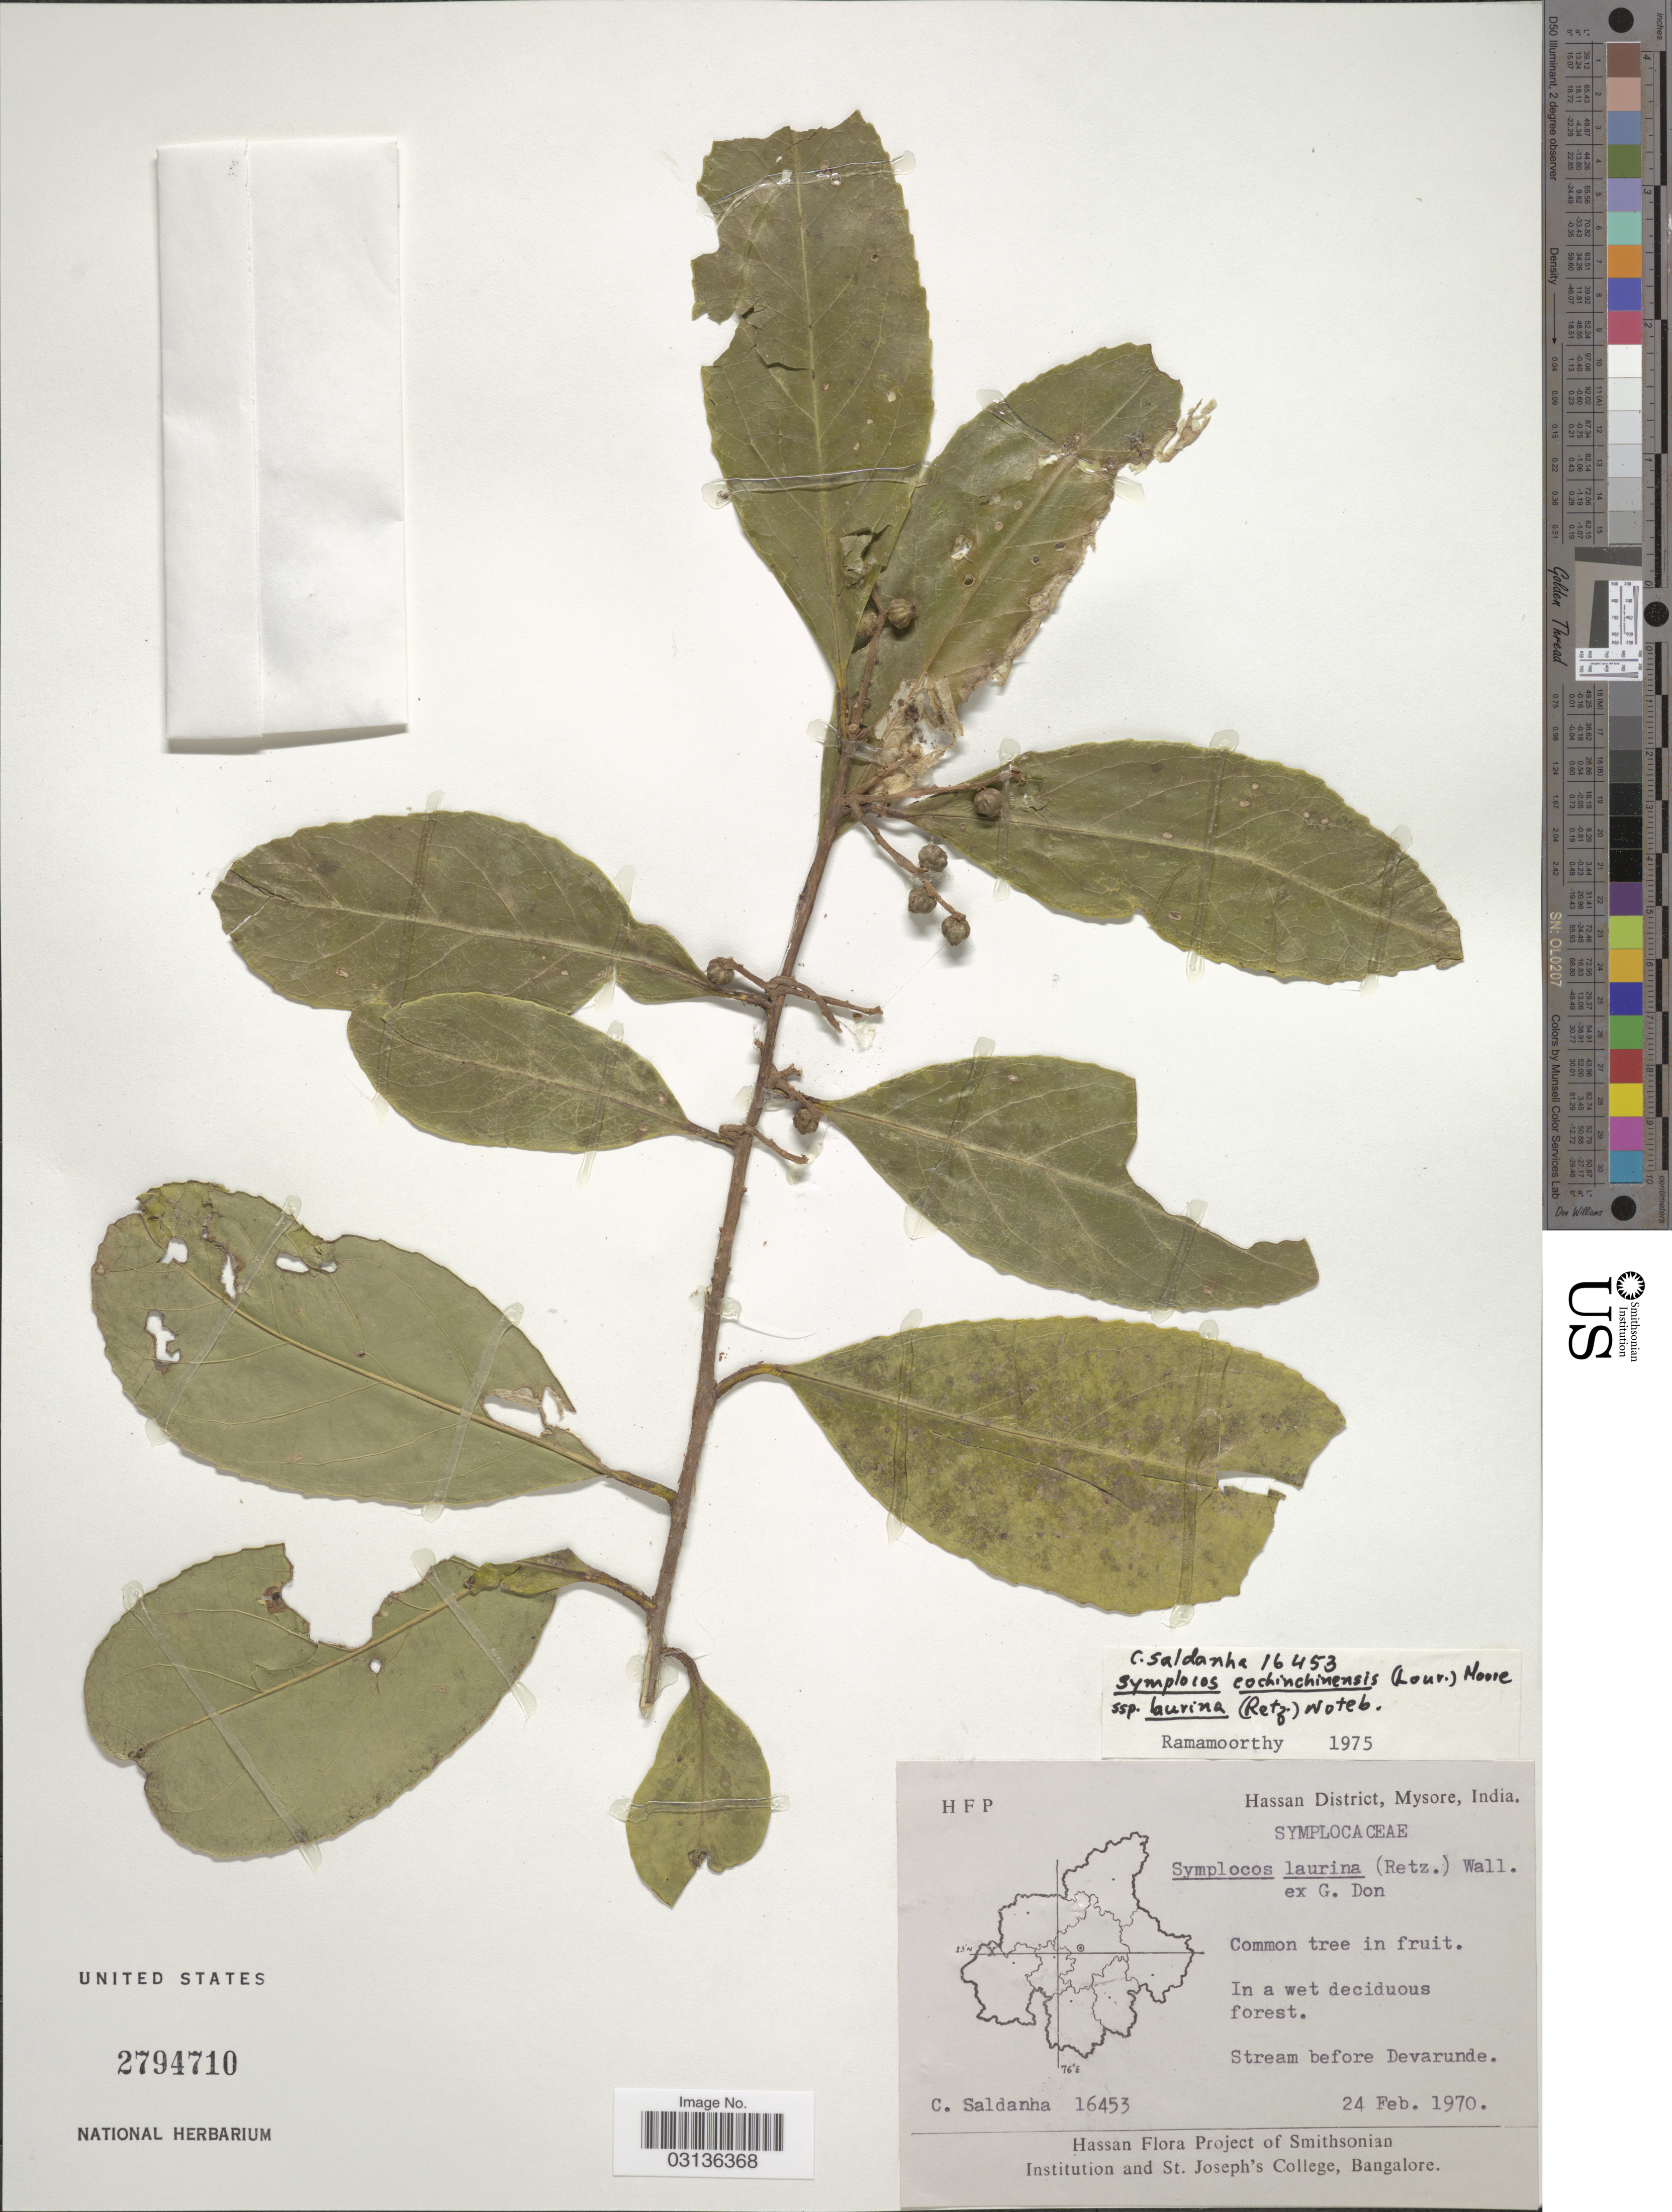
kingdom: Plantae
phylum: Tracheophyta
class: Magnoliopsida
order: Ericales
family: Symplocaceae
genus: Symplocos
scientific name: Symplocos cochinchinensis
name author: (Lour.) S. Moore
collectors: C. Saldanha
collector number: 16453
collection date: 1970-02-24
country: India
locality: Hassan District, Mysore. Stream before Devarunde.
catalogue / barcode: US 2794710